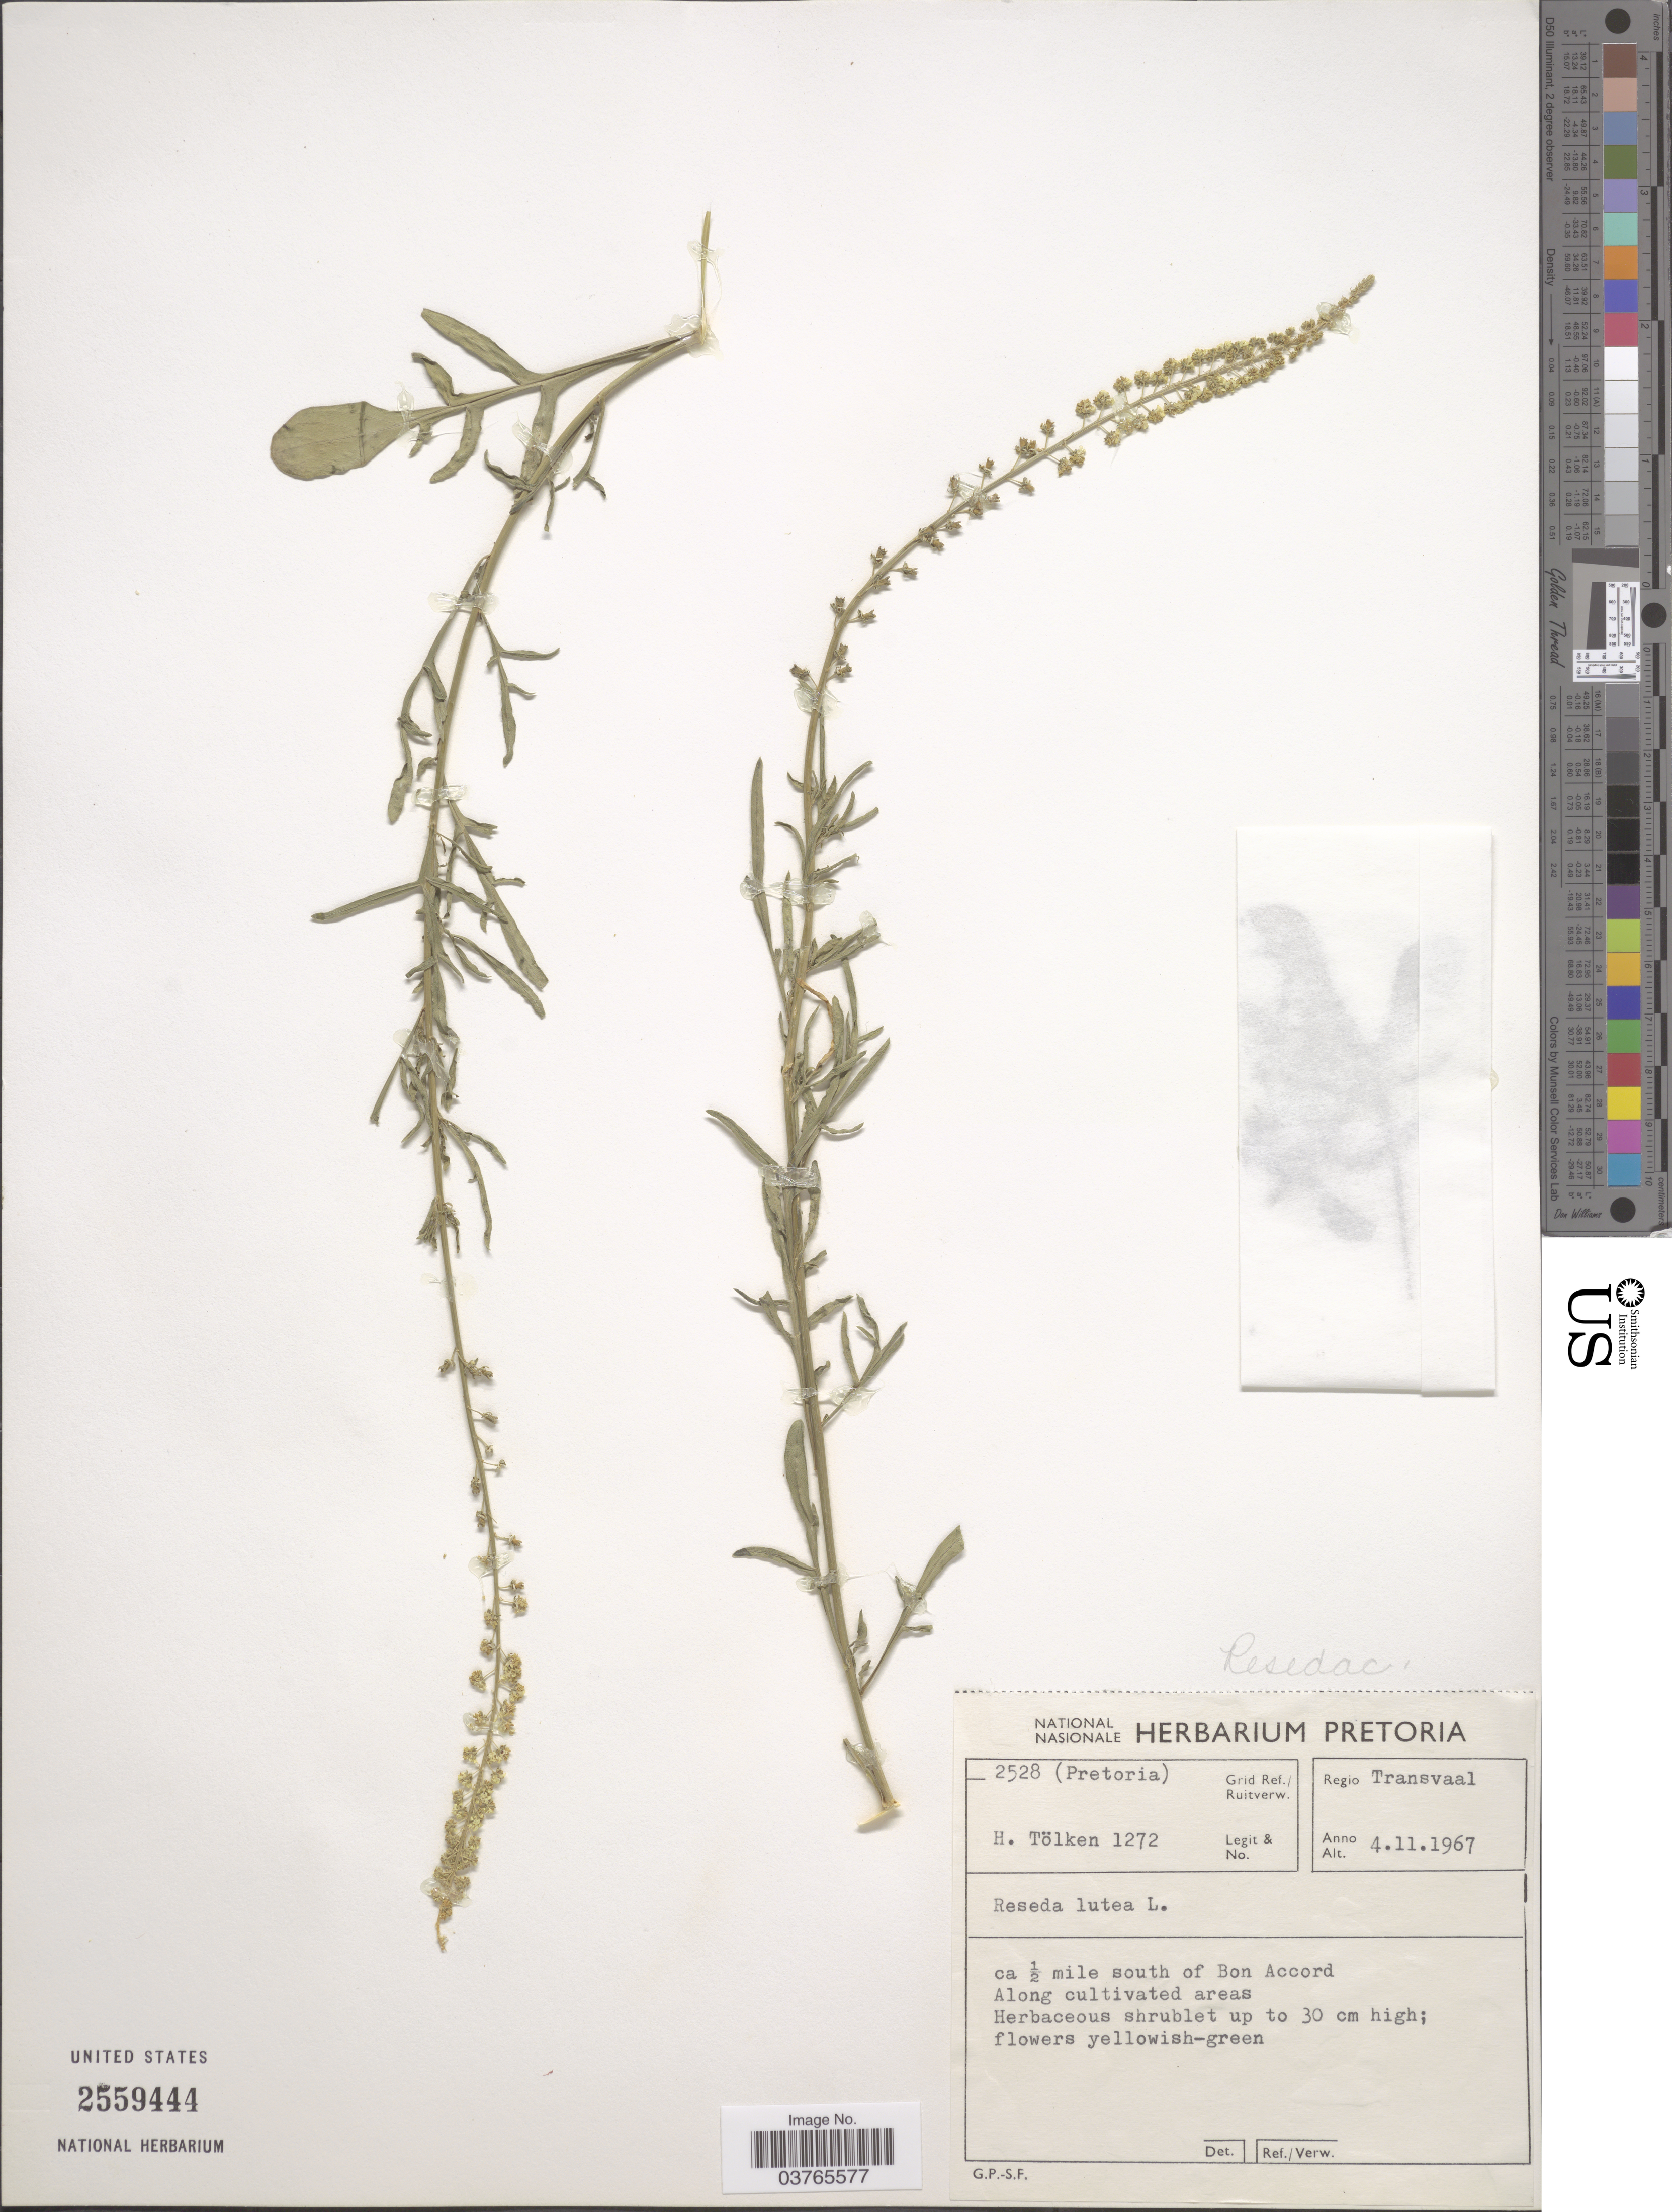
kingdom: Plantae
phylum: Tracheophyta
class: Magnoliopsida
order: Brassicales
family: Resedaceae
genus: Reseda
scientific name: Reseda lutea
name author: L.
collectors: H. R. Tölken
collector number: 1272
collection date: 1967-11-04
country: South Africa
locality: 2528 (Pretoria) Grid Ref./Ruitverw. Regio Transvaal. ca ½ mile south of Bon Accord.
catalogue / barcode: US 2559444